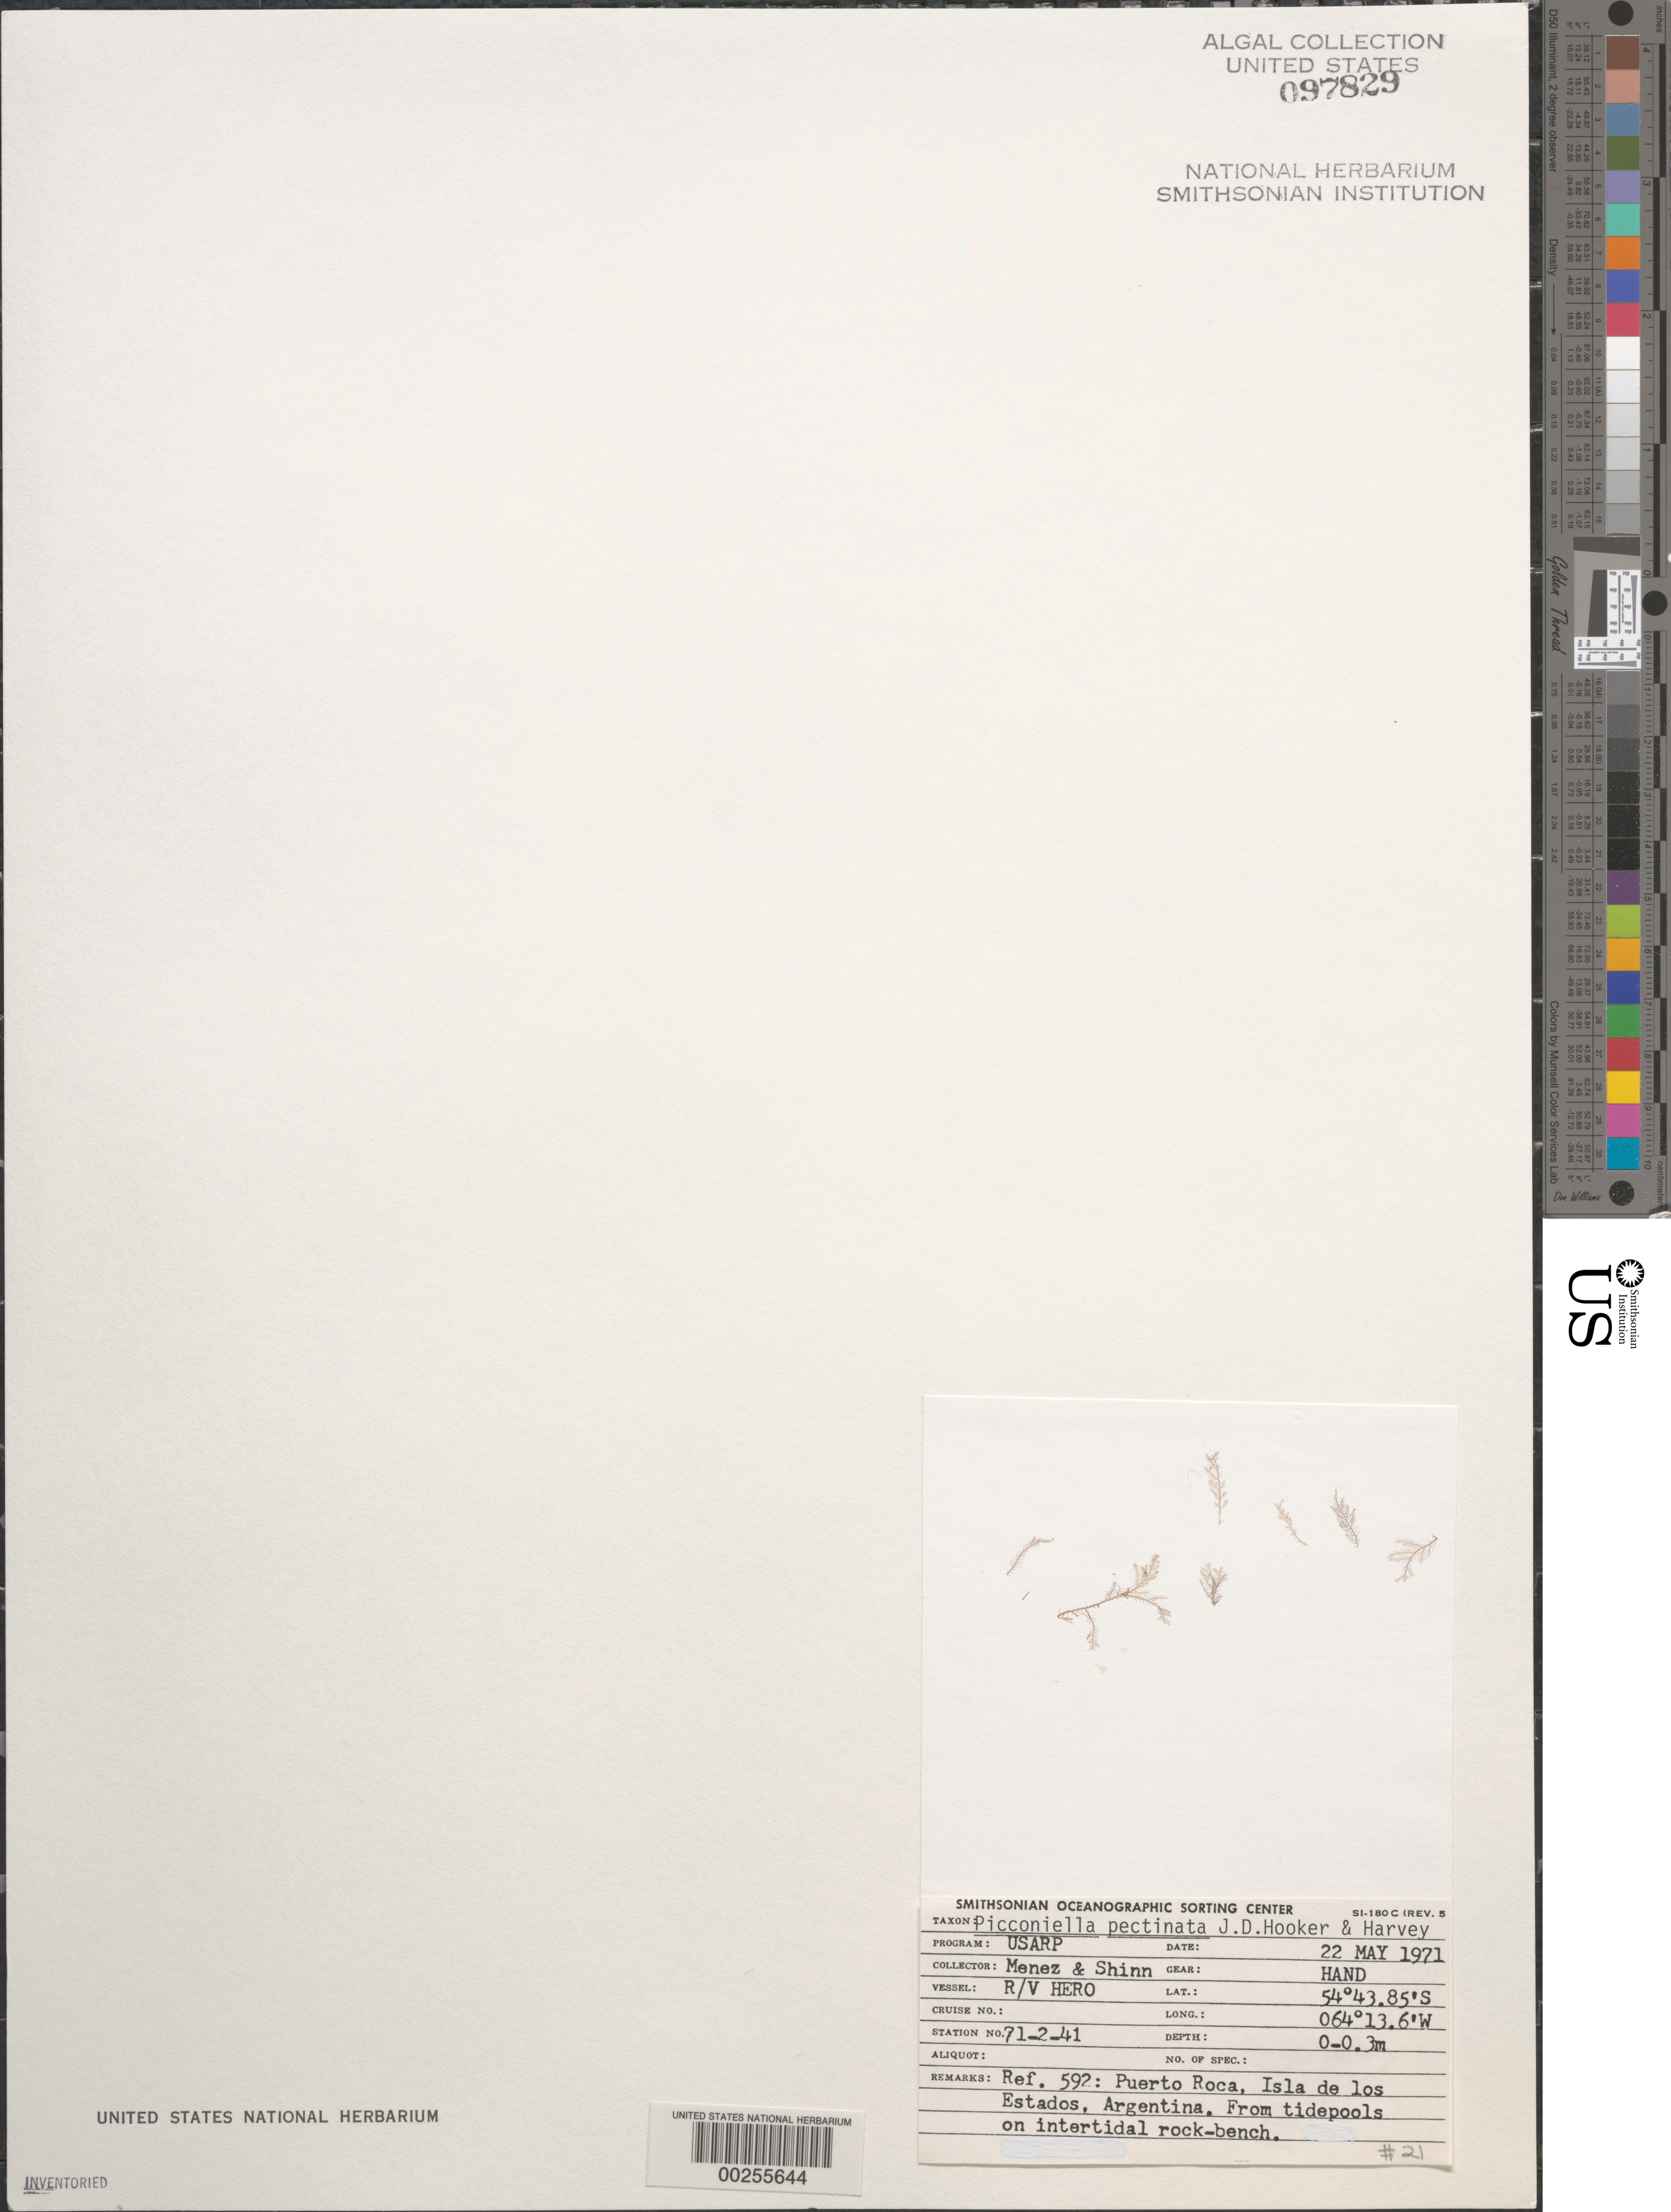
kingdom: Plantae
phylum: Rhodophyta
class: Florideophyceae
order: Ceramiales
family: Rhodomelaceae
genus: Picconiella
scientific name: Picconiella pectinata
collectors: Meñez & -. Shinn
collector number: Station 71-2-41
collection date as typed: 22 May 1971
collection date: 1971-05-22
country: Argentina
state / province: Tierra del Fuego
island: Isla de los Estados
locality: Puerto Roco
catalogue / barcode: US 97829